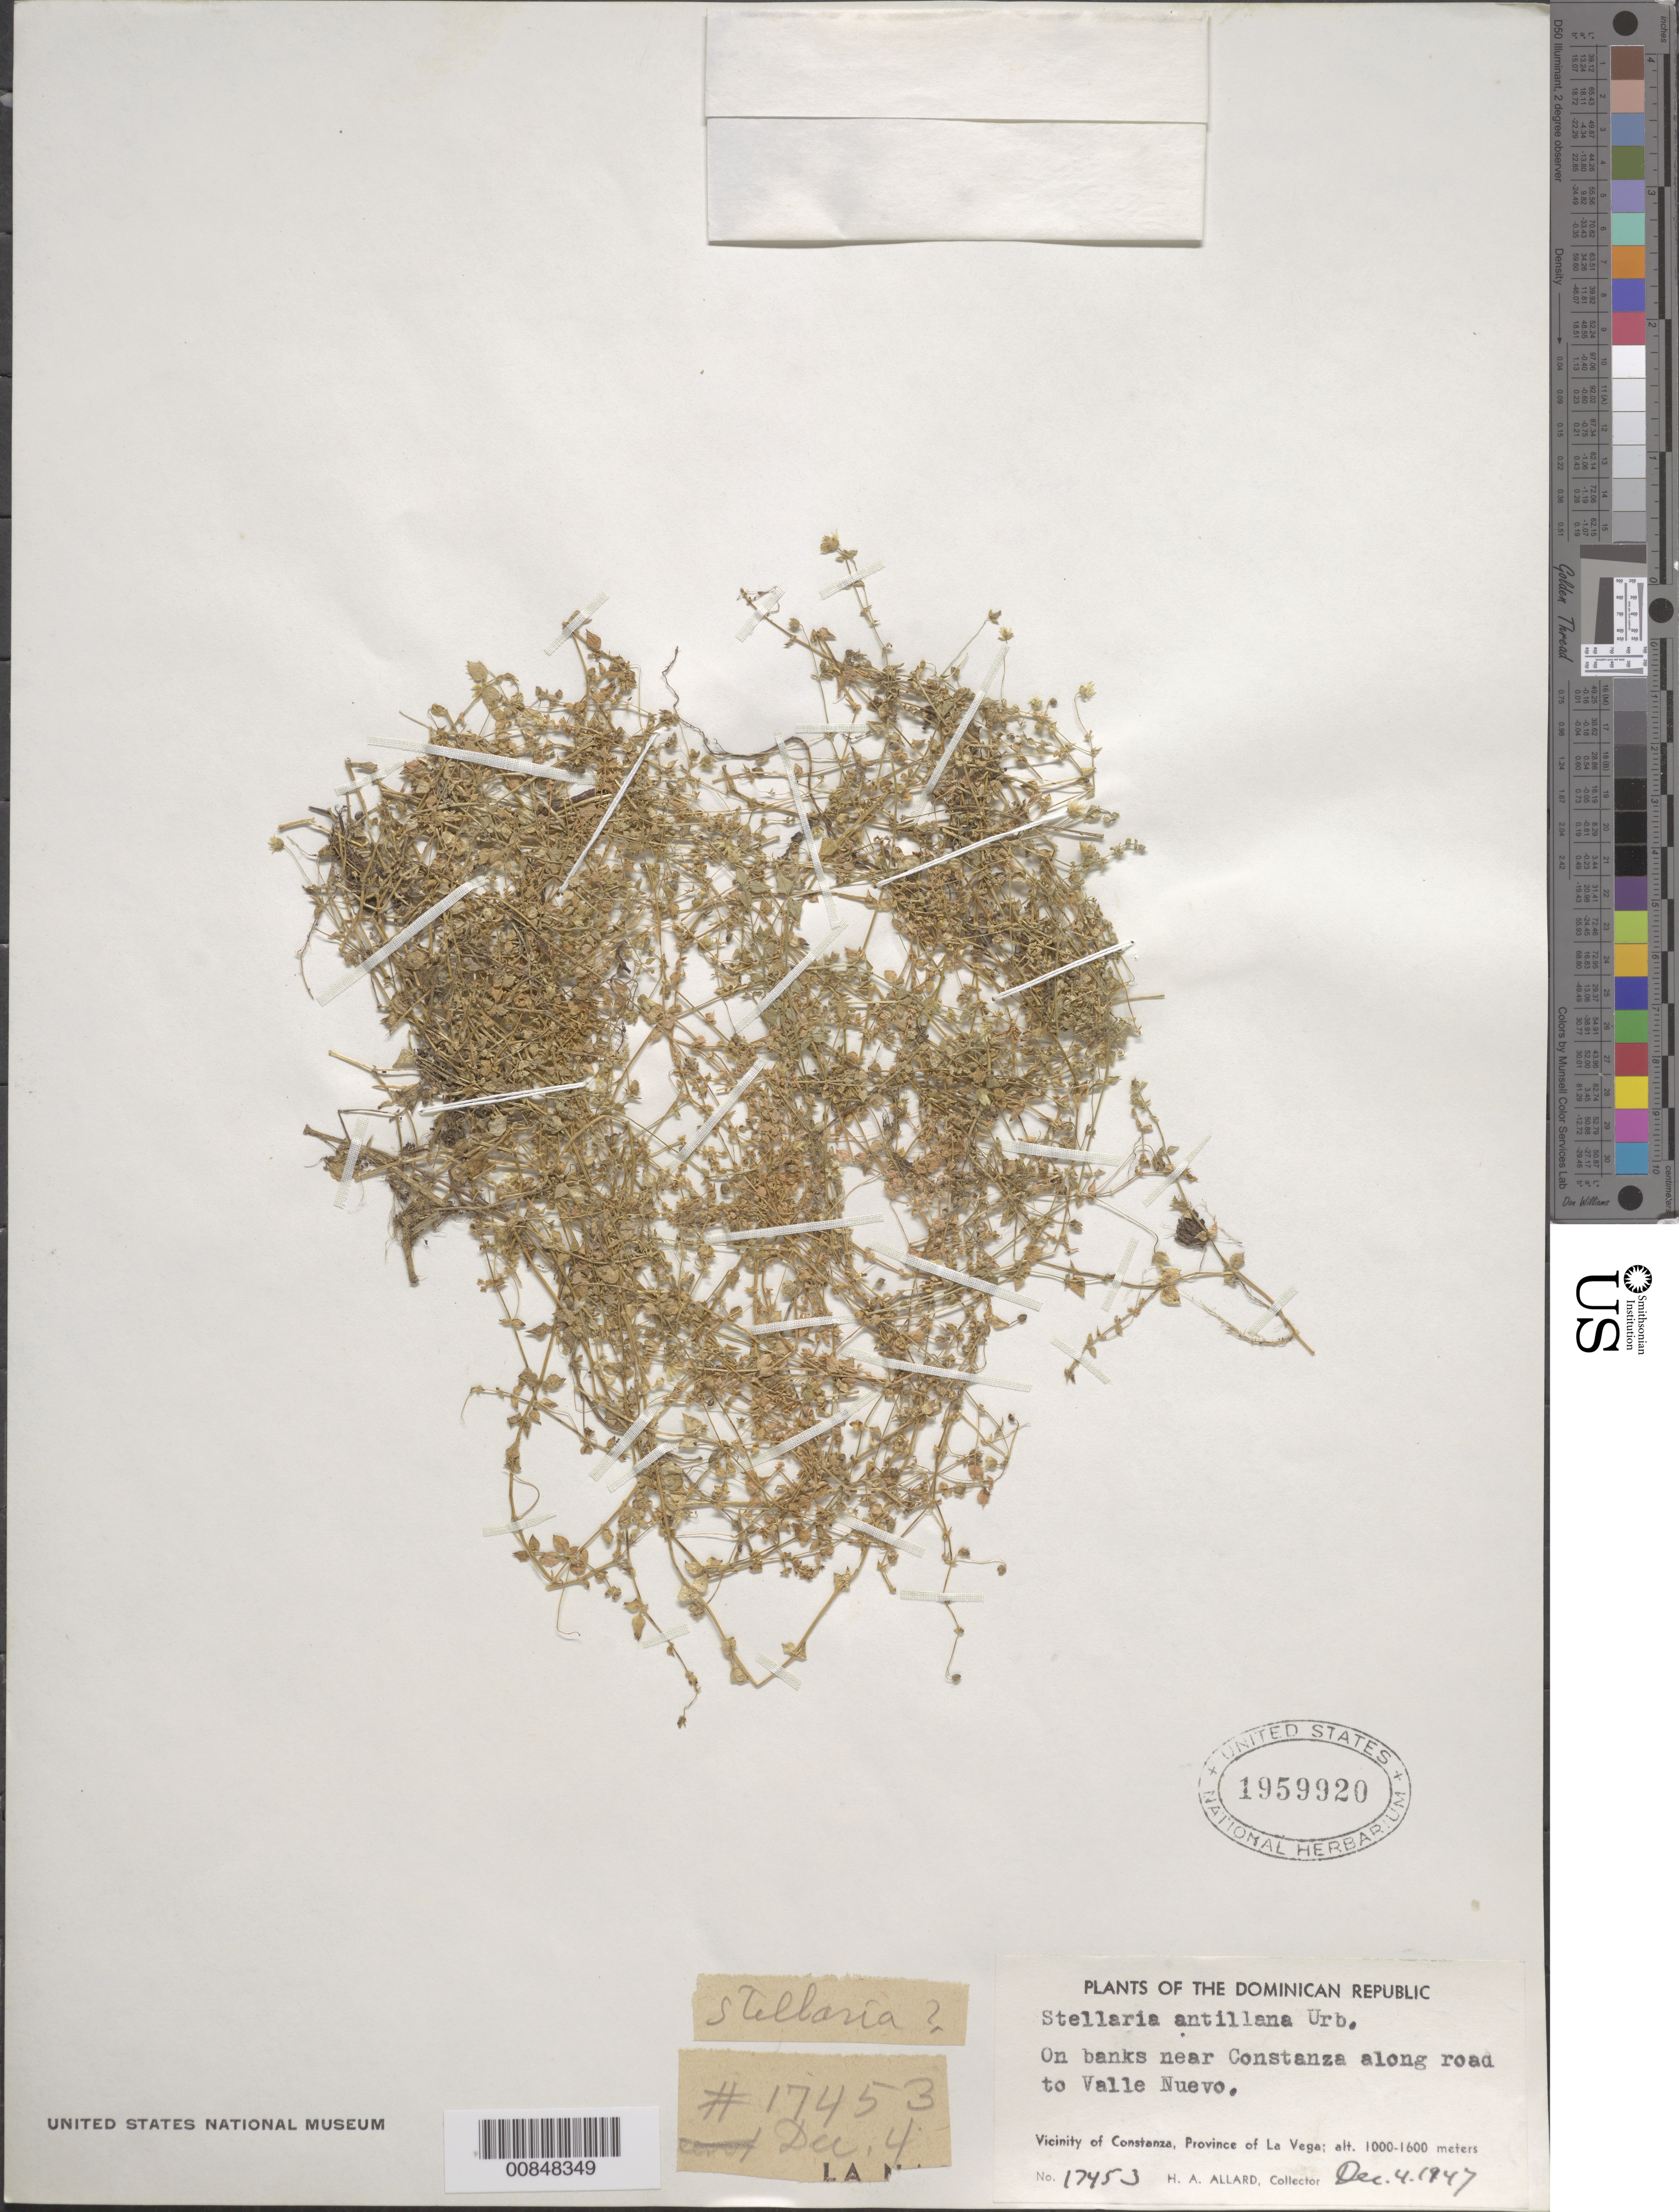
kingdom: Plantae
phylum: Tracheophyta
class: Magnoliopsida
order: Caryophyllales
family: Caryophyllaceae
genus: Stellaria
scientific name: Stellaria antillana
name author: Urb.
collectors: H. A. Allard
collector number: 17453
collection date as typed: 04 Dec 1947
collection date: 1947-12-04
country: Dominican Republic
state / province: La Vega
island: Hispaniola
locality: Near of Constanza along road to Valle Nuevo.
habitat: On banks.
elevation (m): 1000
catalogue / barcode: US 1959920